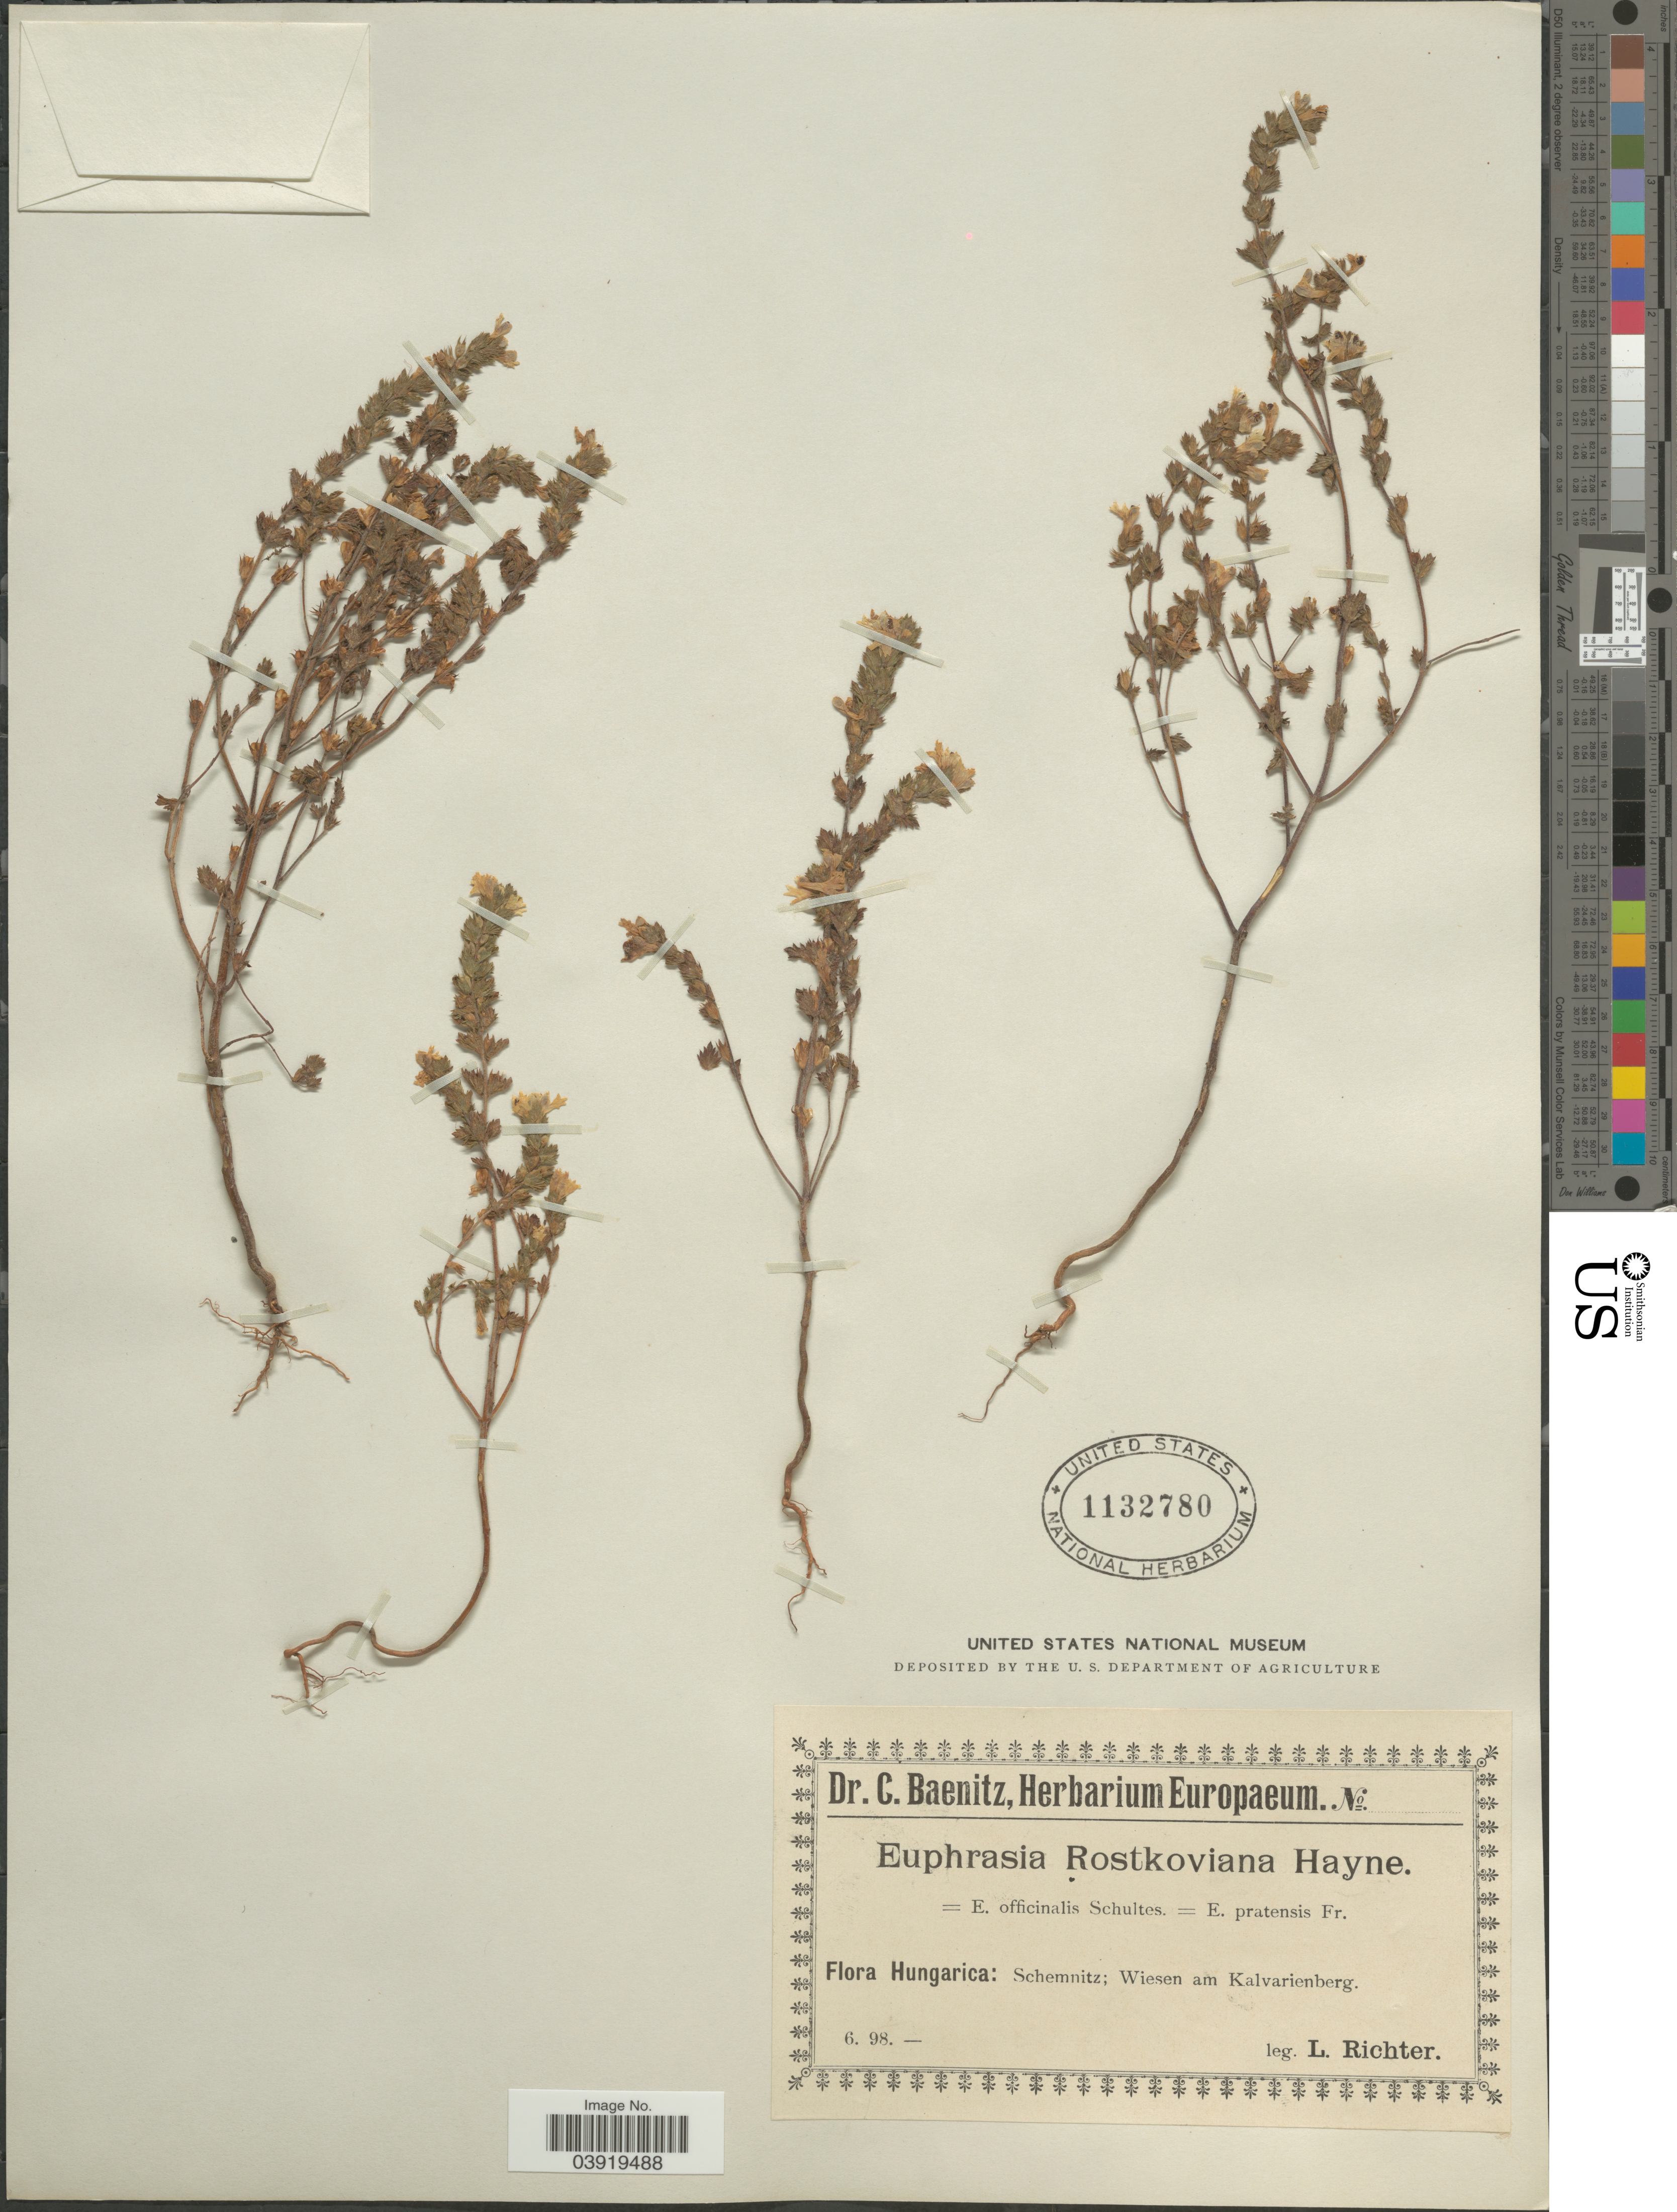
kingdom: Plantae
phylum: Tracheophyta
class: Magnoliopsida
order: Lamiales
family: Orobanchaceae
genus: Euphrasia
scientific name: Euphrasia rostkoviana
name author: Hayne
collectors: L. Richter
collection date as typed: Transcribed d/m/y: /6/98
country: Hungary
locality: Schemnitz; Wiesen am Kalvarienberg.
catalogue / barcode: US 1132780